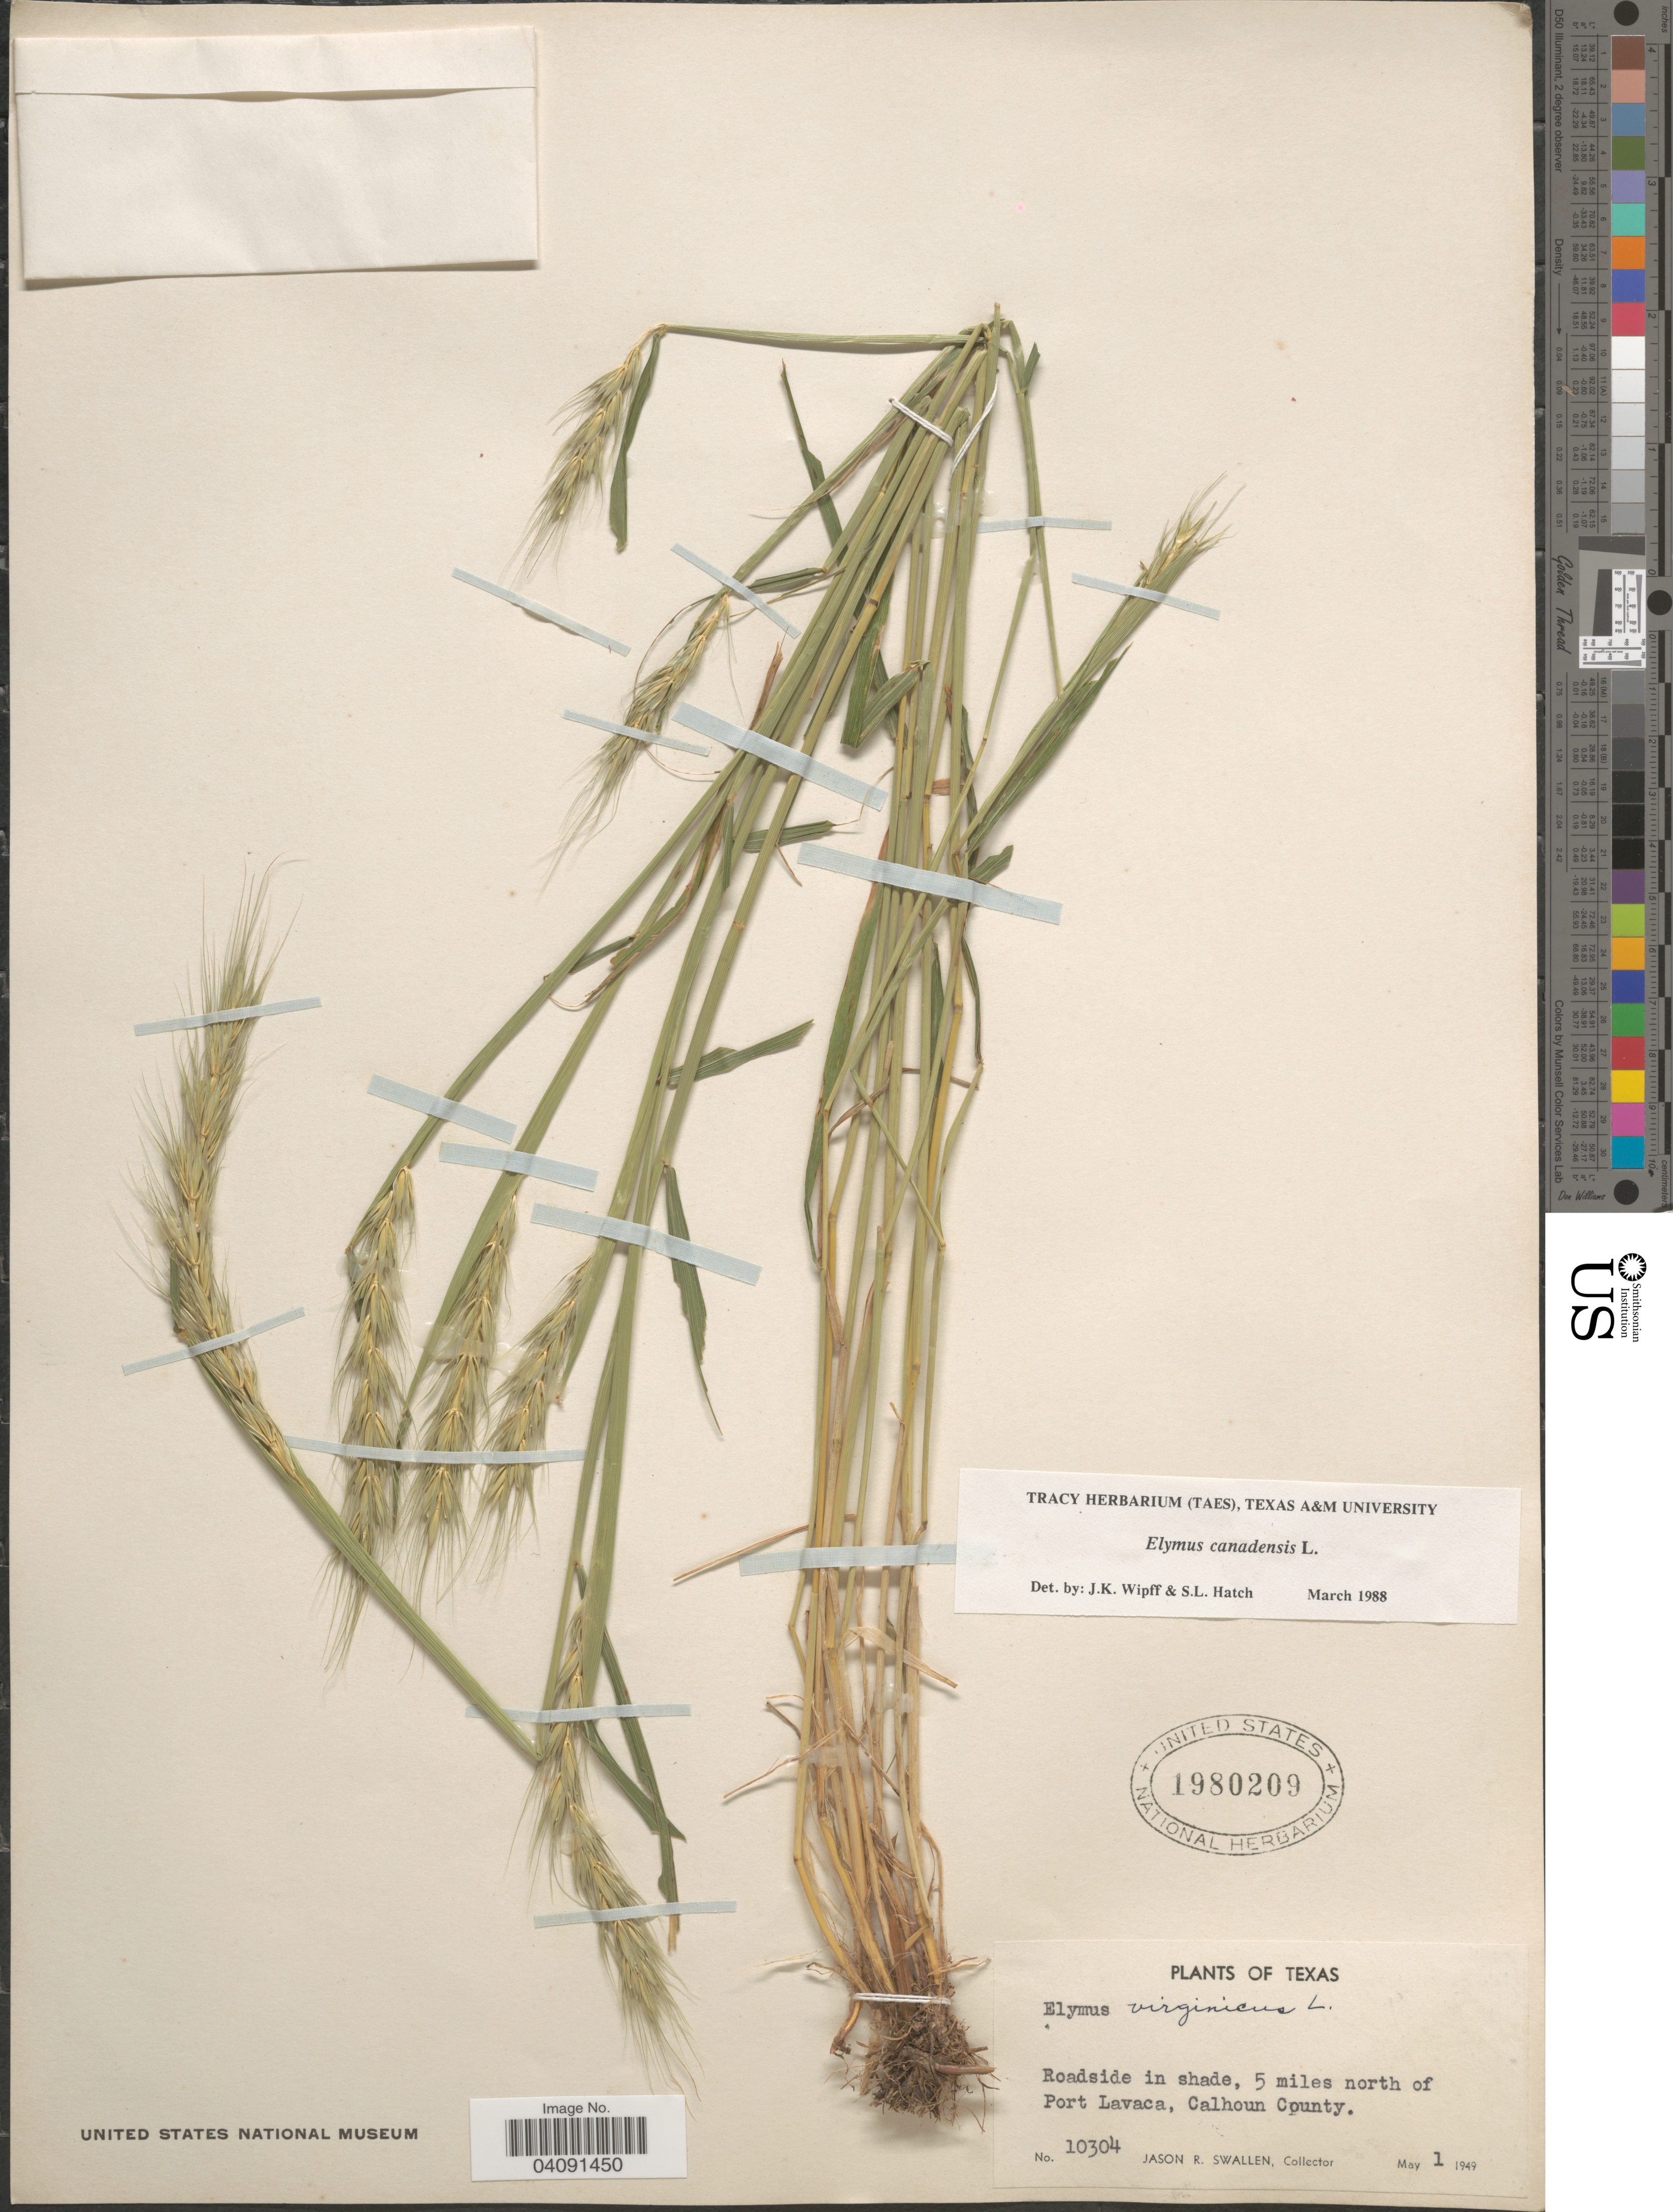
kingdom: Plantae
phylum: Tracheophyta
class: Liliopsida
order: Poales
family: Poaceae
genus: Elymus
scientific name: Elymus canadensis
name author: L.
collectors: J. R. Swallen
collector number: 10304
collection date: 1949-05-01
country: United States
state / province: Texas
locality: Roadside in shade, 5 miles north of Port Lavaca, Calhoun County.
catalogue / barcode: US 1980209